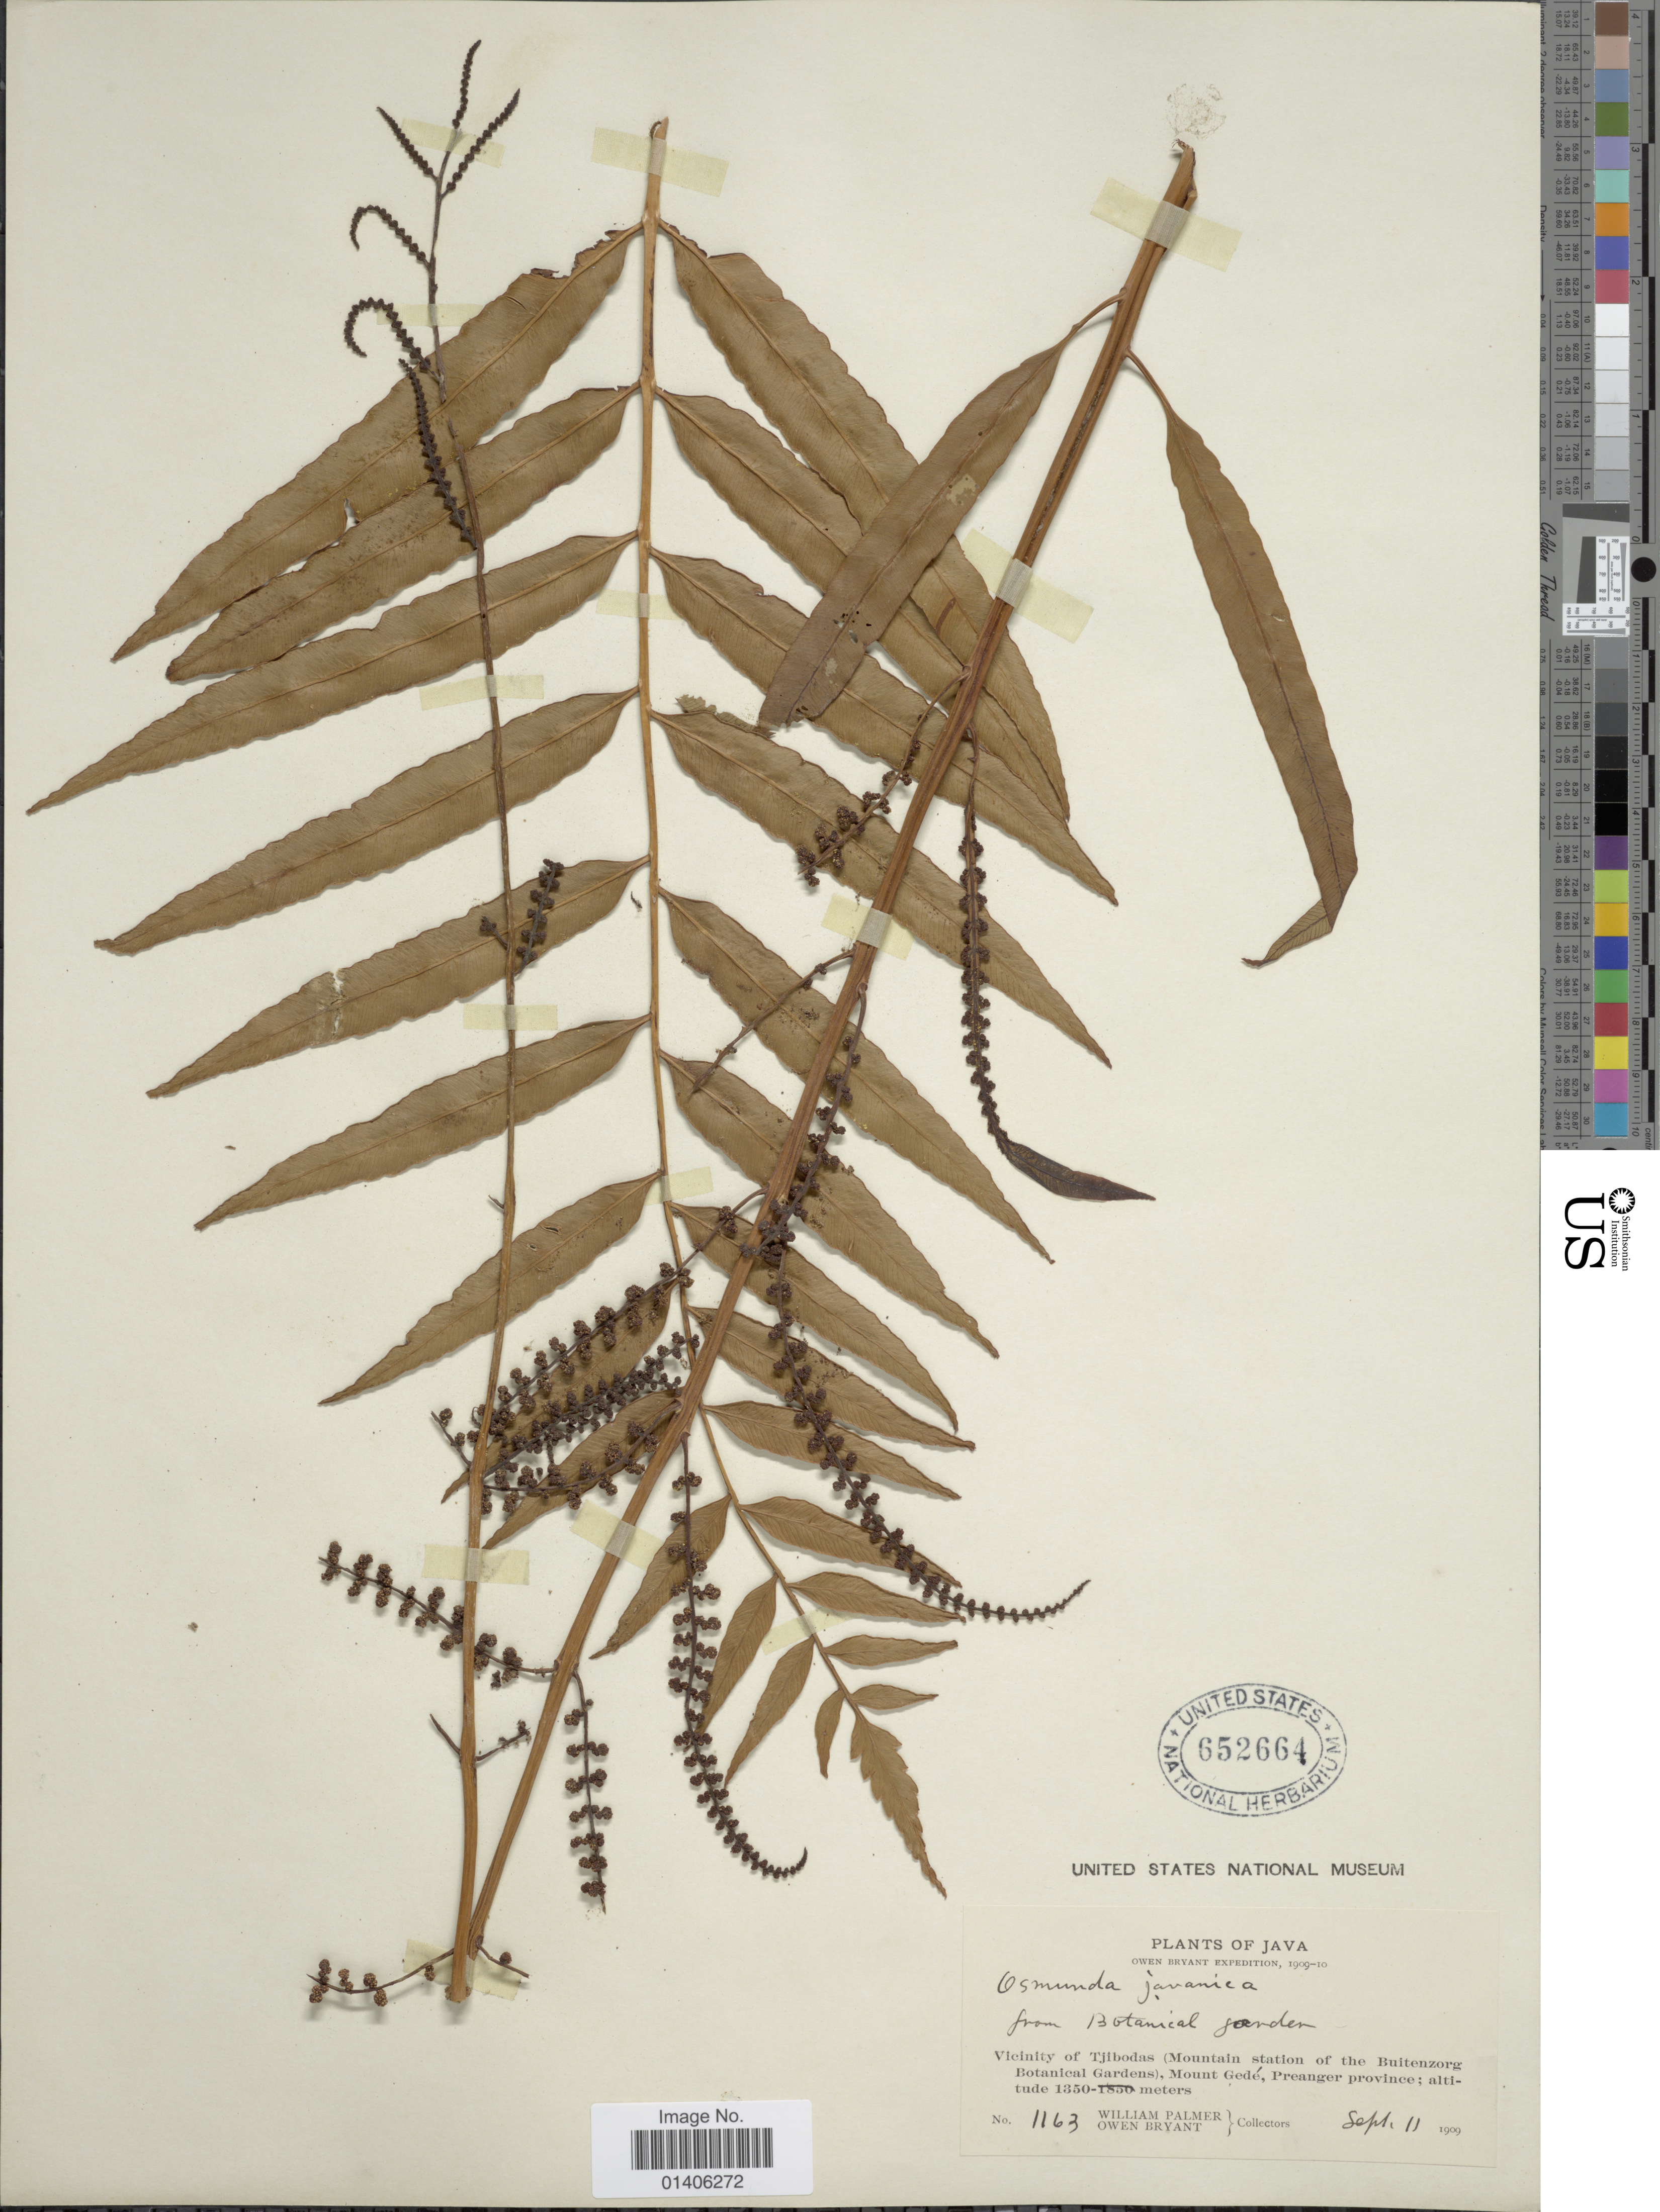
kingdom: Plantae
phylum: Tracheophyta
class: Polypodiopsida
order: Osmundales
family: Osmundaceae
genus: Osmunda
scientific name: Osmunda javanica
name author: Blume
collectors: W. Palmer & O. Bryant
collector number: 1163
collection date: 1909-09-11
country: Indonesia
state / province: Java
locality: Vicinity of Tjibodas (Mountain station of Buitenzorg Botanical Gardens), Mount Gedé, Preanger province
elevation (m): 1350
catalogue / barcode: US 652664